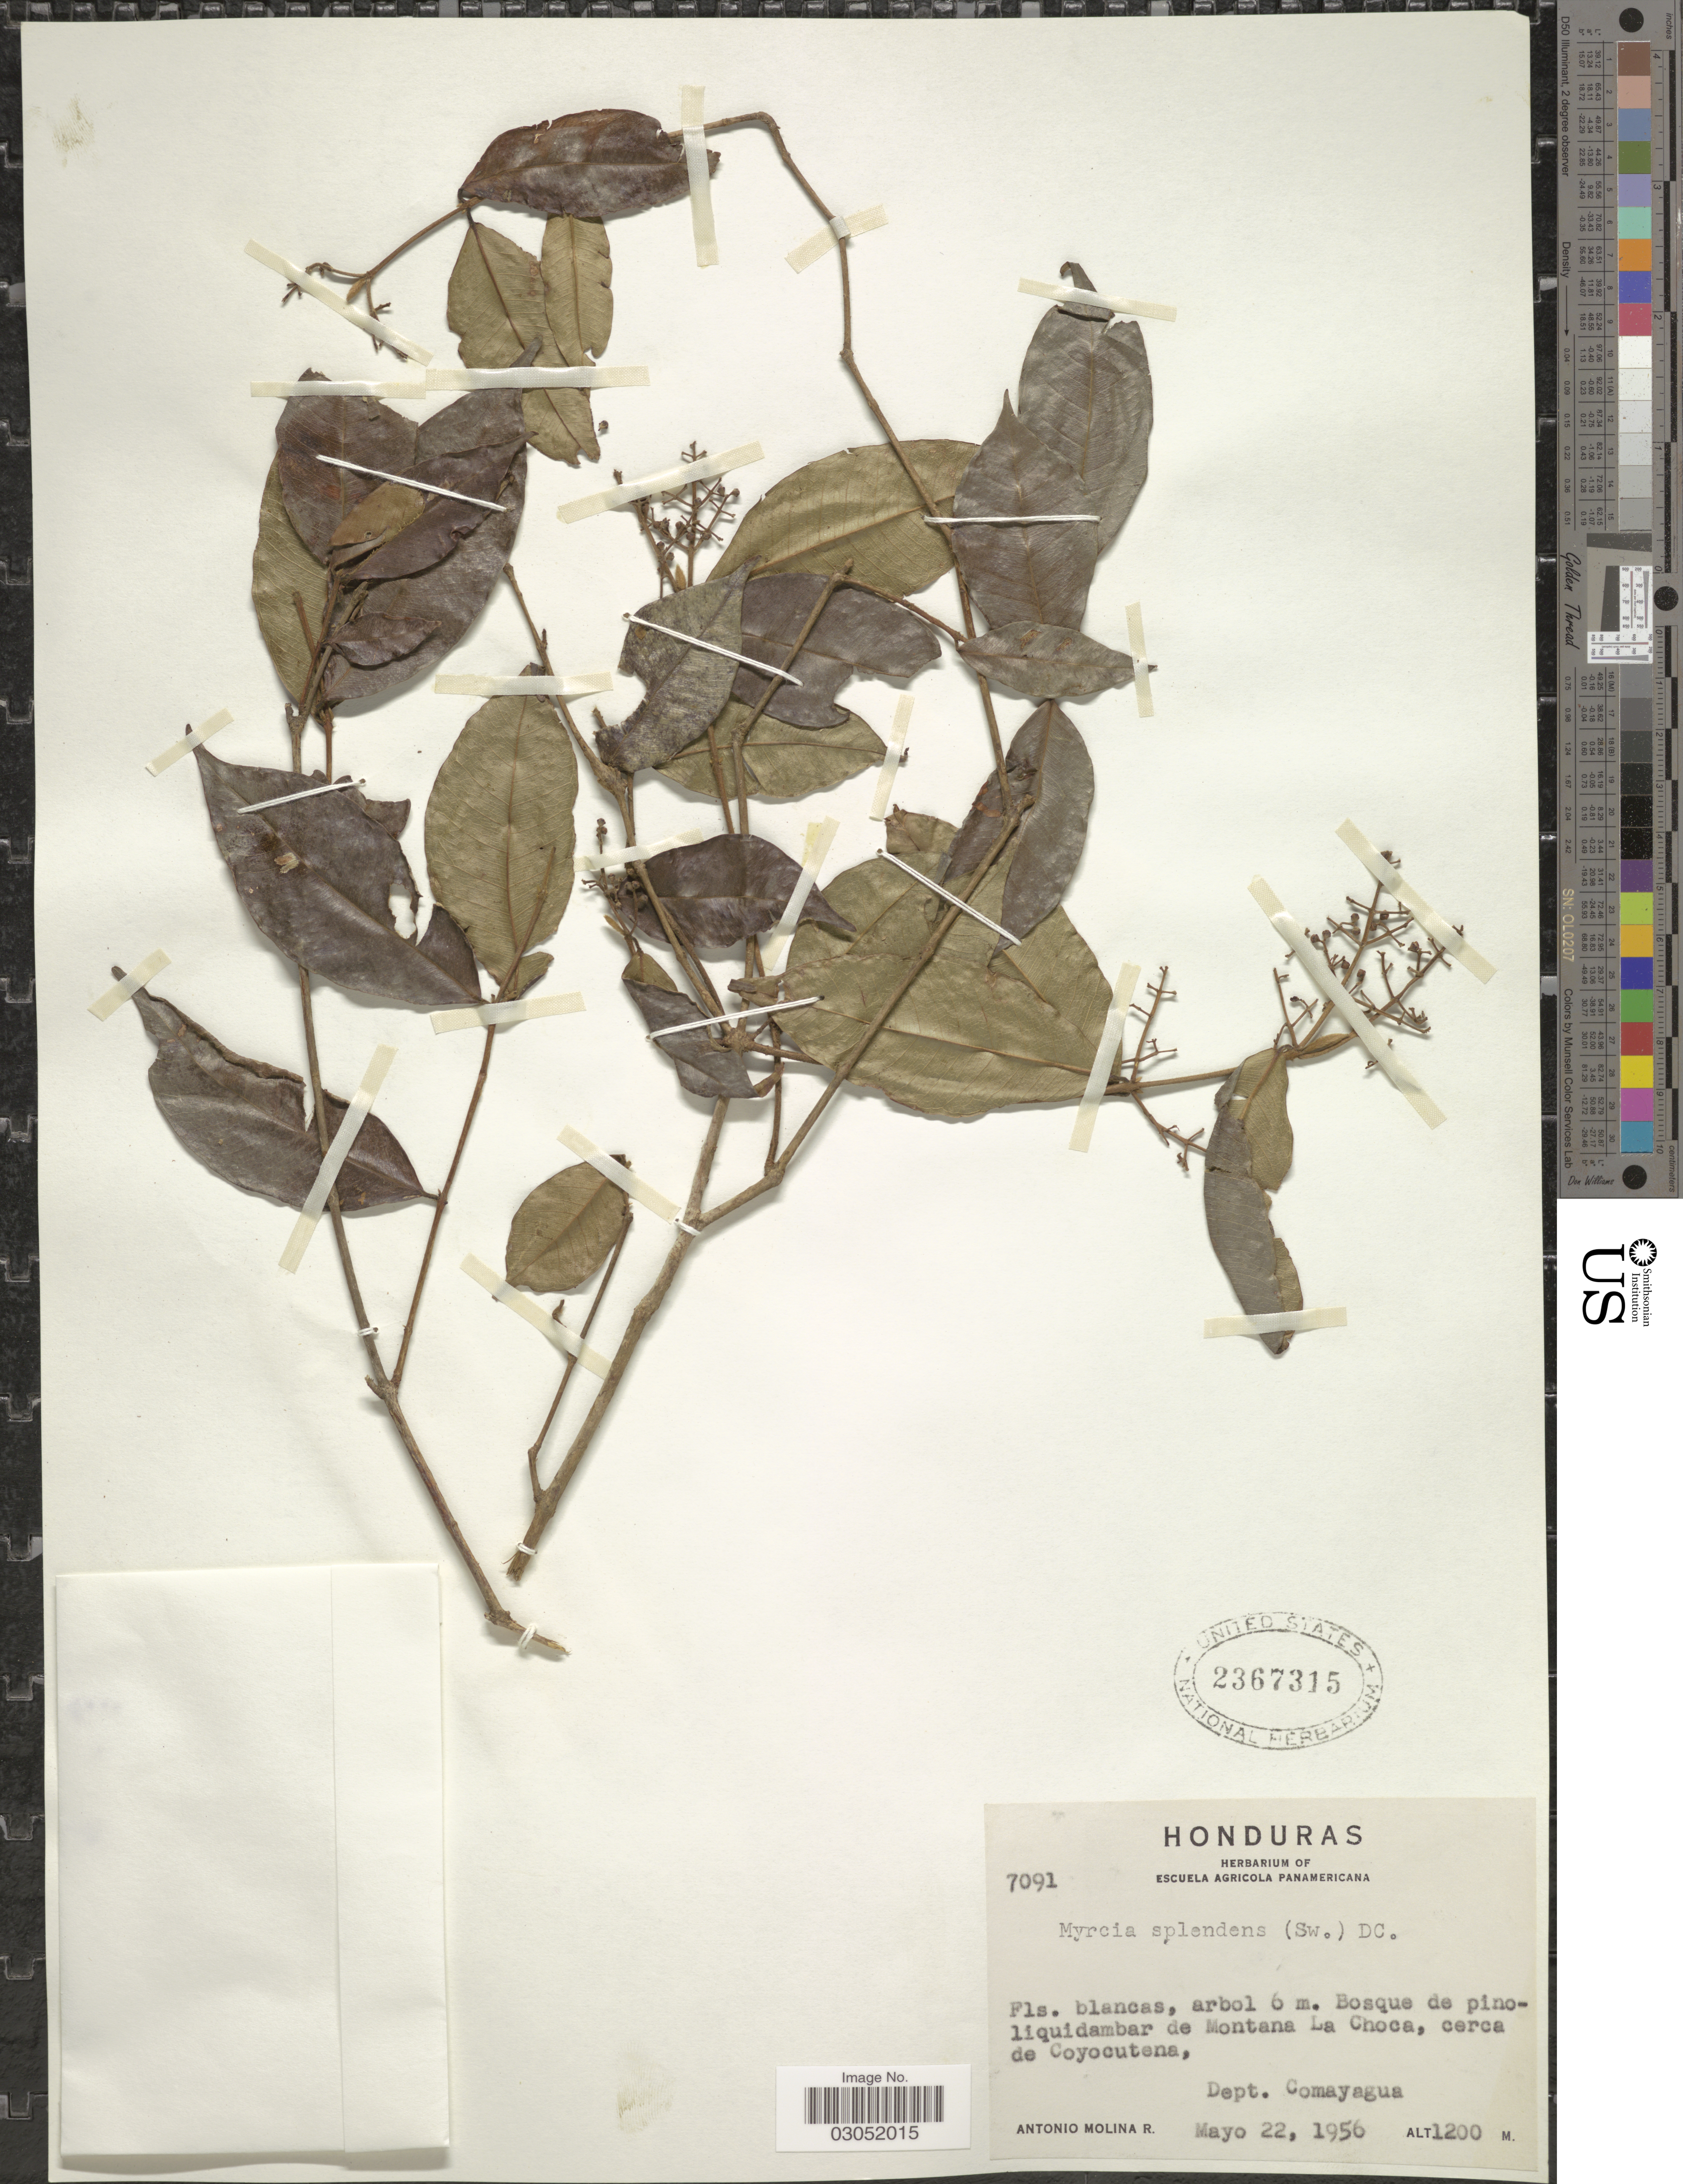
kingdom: Plantae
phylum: Tracheophyta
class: Magnoliopsida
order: Myrtales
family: Myrtaceae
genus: Myrcia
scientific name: Myrcia splendens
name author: (Sw.) DC.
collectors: A. Molina R.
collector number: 7091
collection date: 1956-05-22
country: Honduras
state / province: Comayagua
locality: Bosque pinoliquidambar de Montana La Choca, cerca de Coyocutena, Dept. Comayagua.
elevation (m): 1200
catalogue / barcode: US 2367315